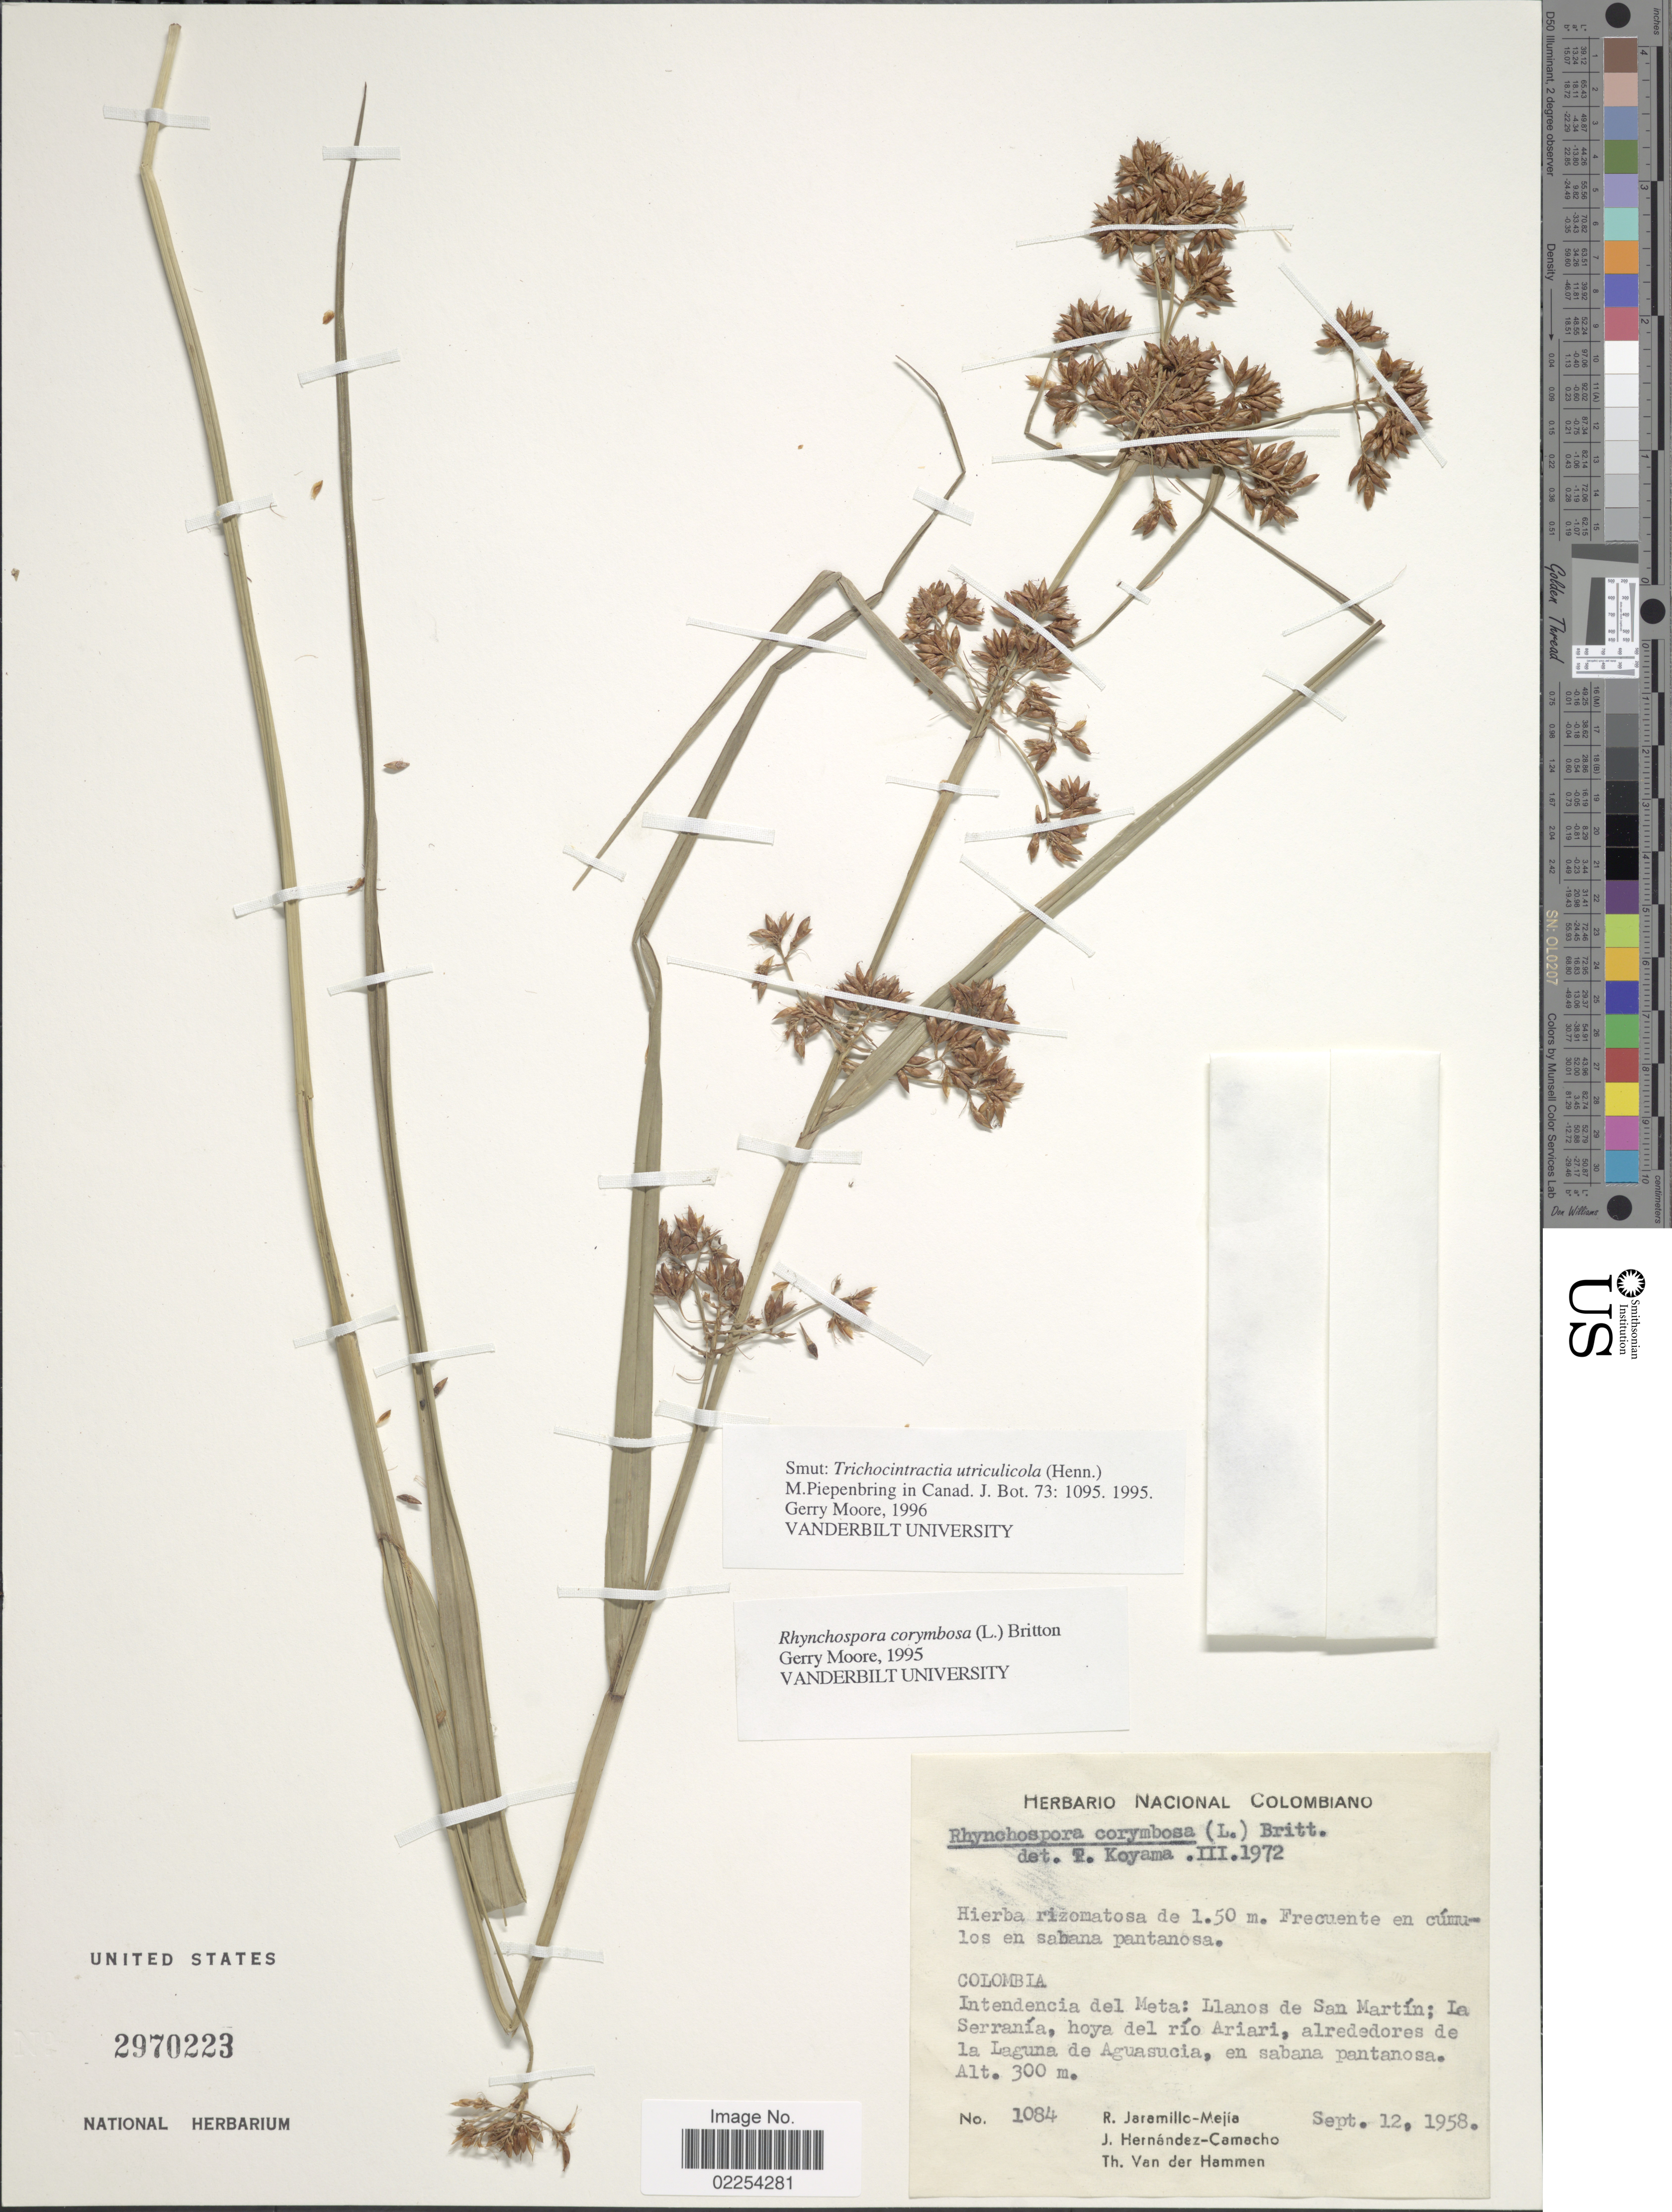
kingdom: Plantae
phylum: Tracheophyta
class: Liliopsida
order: Poales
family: Cyperaceae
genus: Rhynchospora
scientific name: Rhynchospora corymbosa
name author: (L.) Britton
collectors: R. Jaramillo M., J. Hernandez Camacho & T. Van der Hammen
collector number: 1084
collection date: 1958-09-12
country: Colombia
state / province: Meta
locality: Colombia, Intendencia del Meta: Llanos de San Martin: La Serrania, hoya del rio Ariari, alrededores de La laguna de Aguasucia, en sabana pentanosa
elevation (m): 300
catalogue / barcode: US 2970223